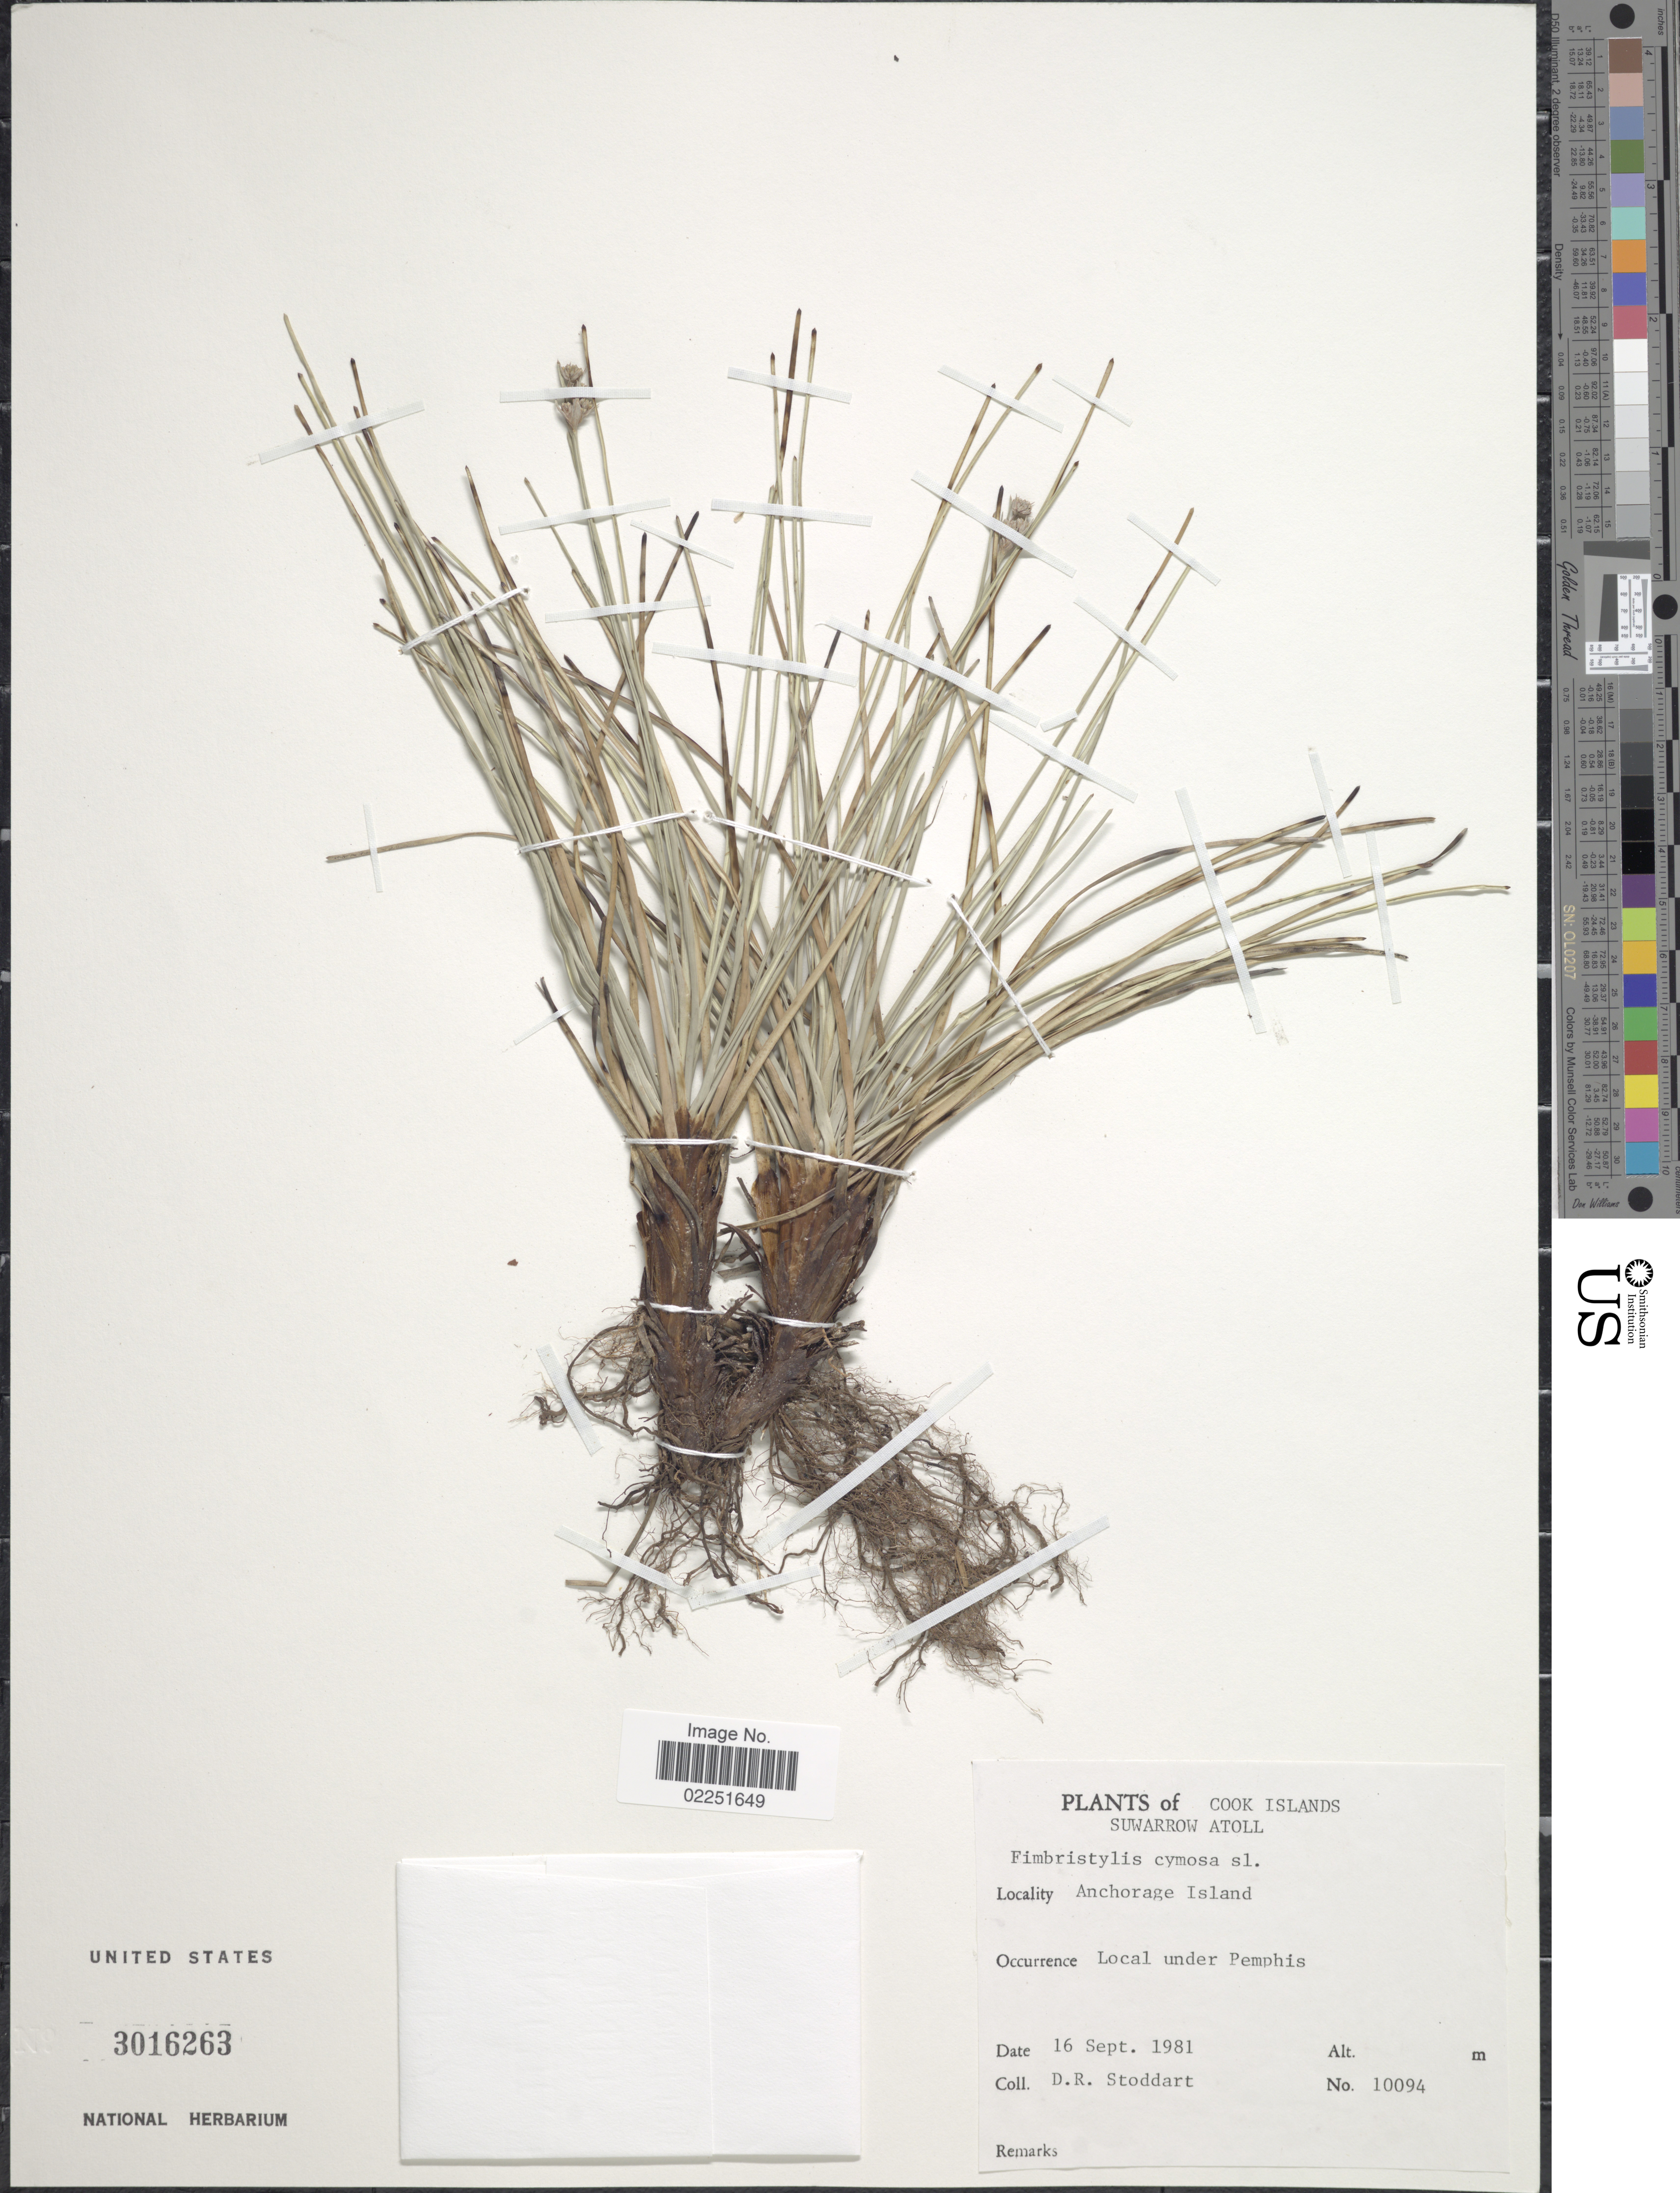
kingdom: Plantae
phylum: Tracheophyta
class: Liliopsida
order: Poales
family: Cyperaceae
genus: Fimbristylis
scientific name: Fimbristylis cymosa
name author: R. Br.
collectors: D. R. Stoddart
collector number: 10094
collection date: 1981-09-16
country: Cook Islands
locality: Cooke Islands, Suwarrow Atoll. Anchorage Island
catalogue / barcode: US 3016263